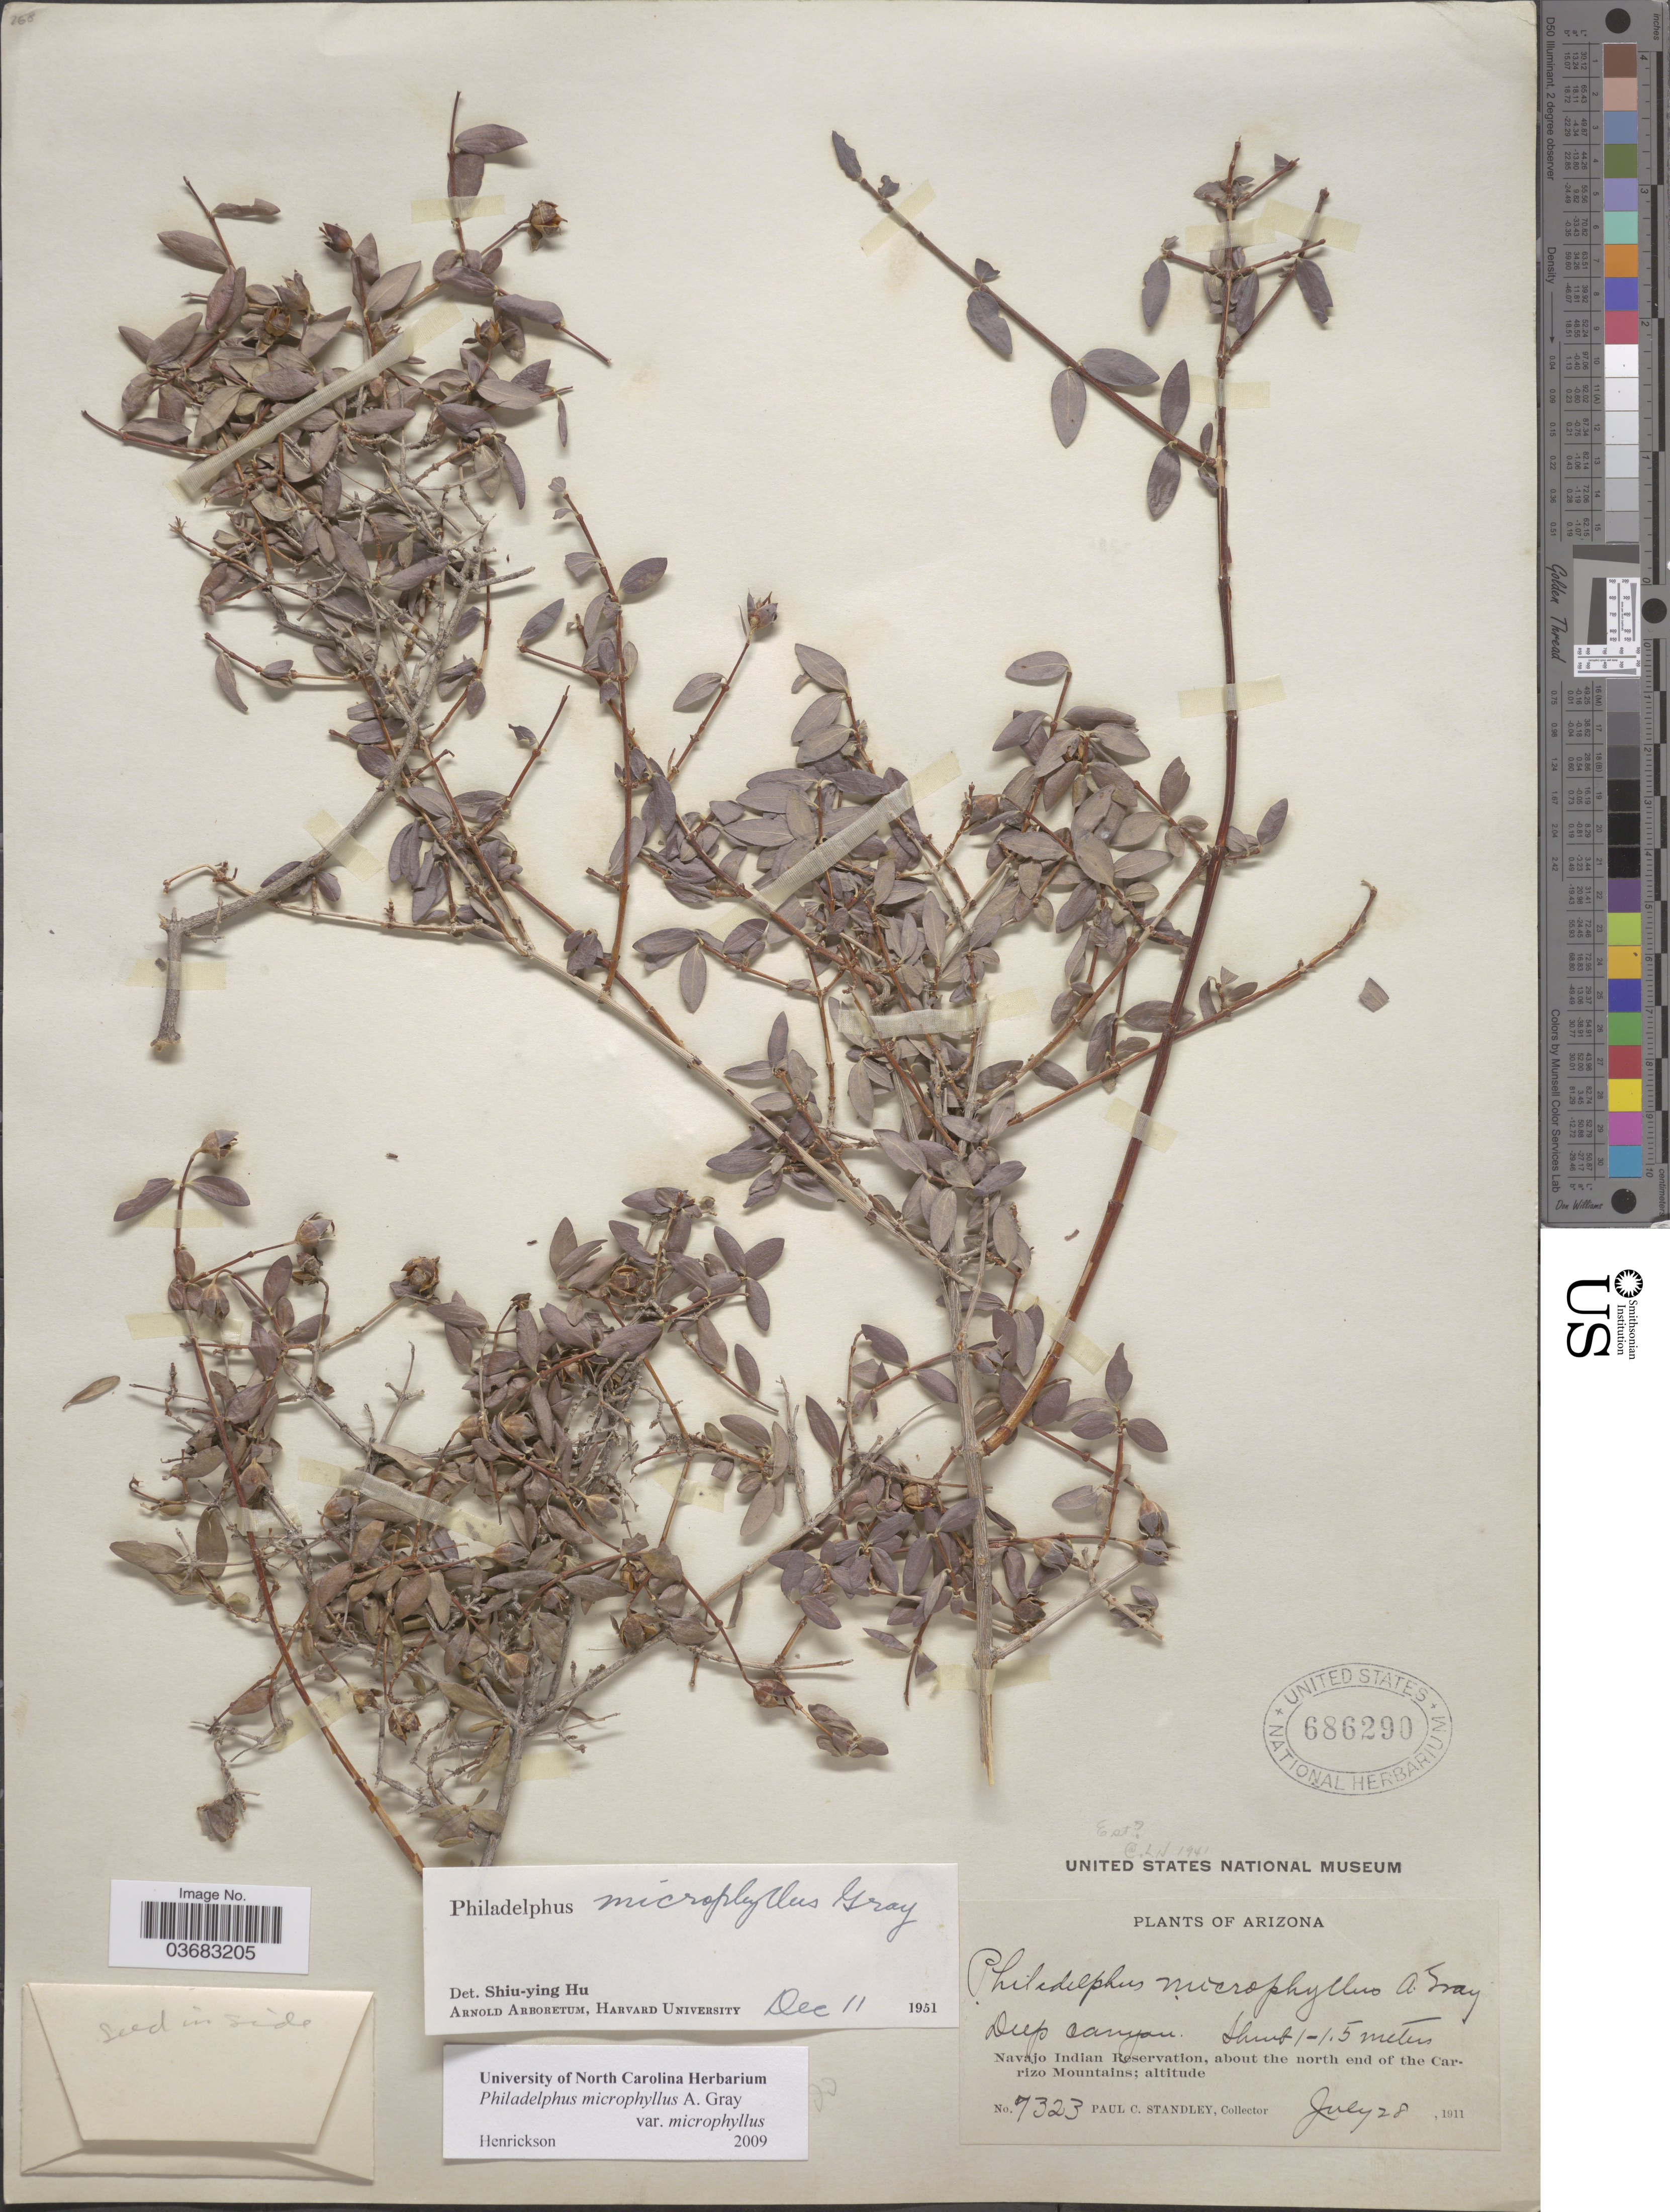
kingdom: Plantae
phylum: Tracheophyta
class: Magnoliopsida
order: Cornales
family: Hydrangeaceae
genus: Philadelphus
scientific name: Philadelphus microphyllus var. microphyllus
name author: A. Gray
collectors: P. C. Standley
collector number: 7323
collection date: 1911-07-28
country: United States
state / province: Arizona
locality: Navajo Indian Reservation, about the north end of the Carizo Mountains.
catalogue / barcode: US 686290